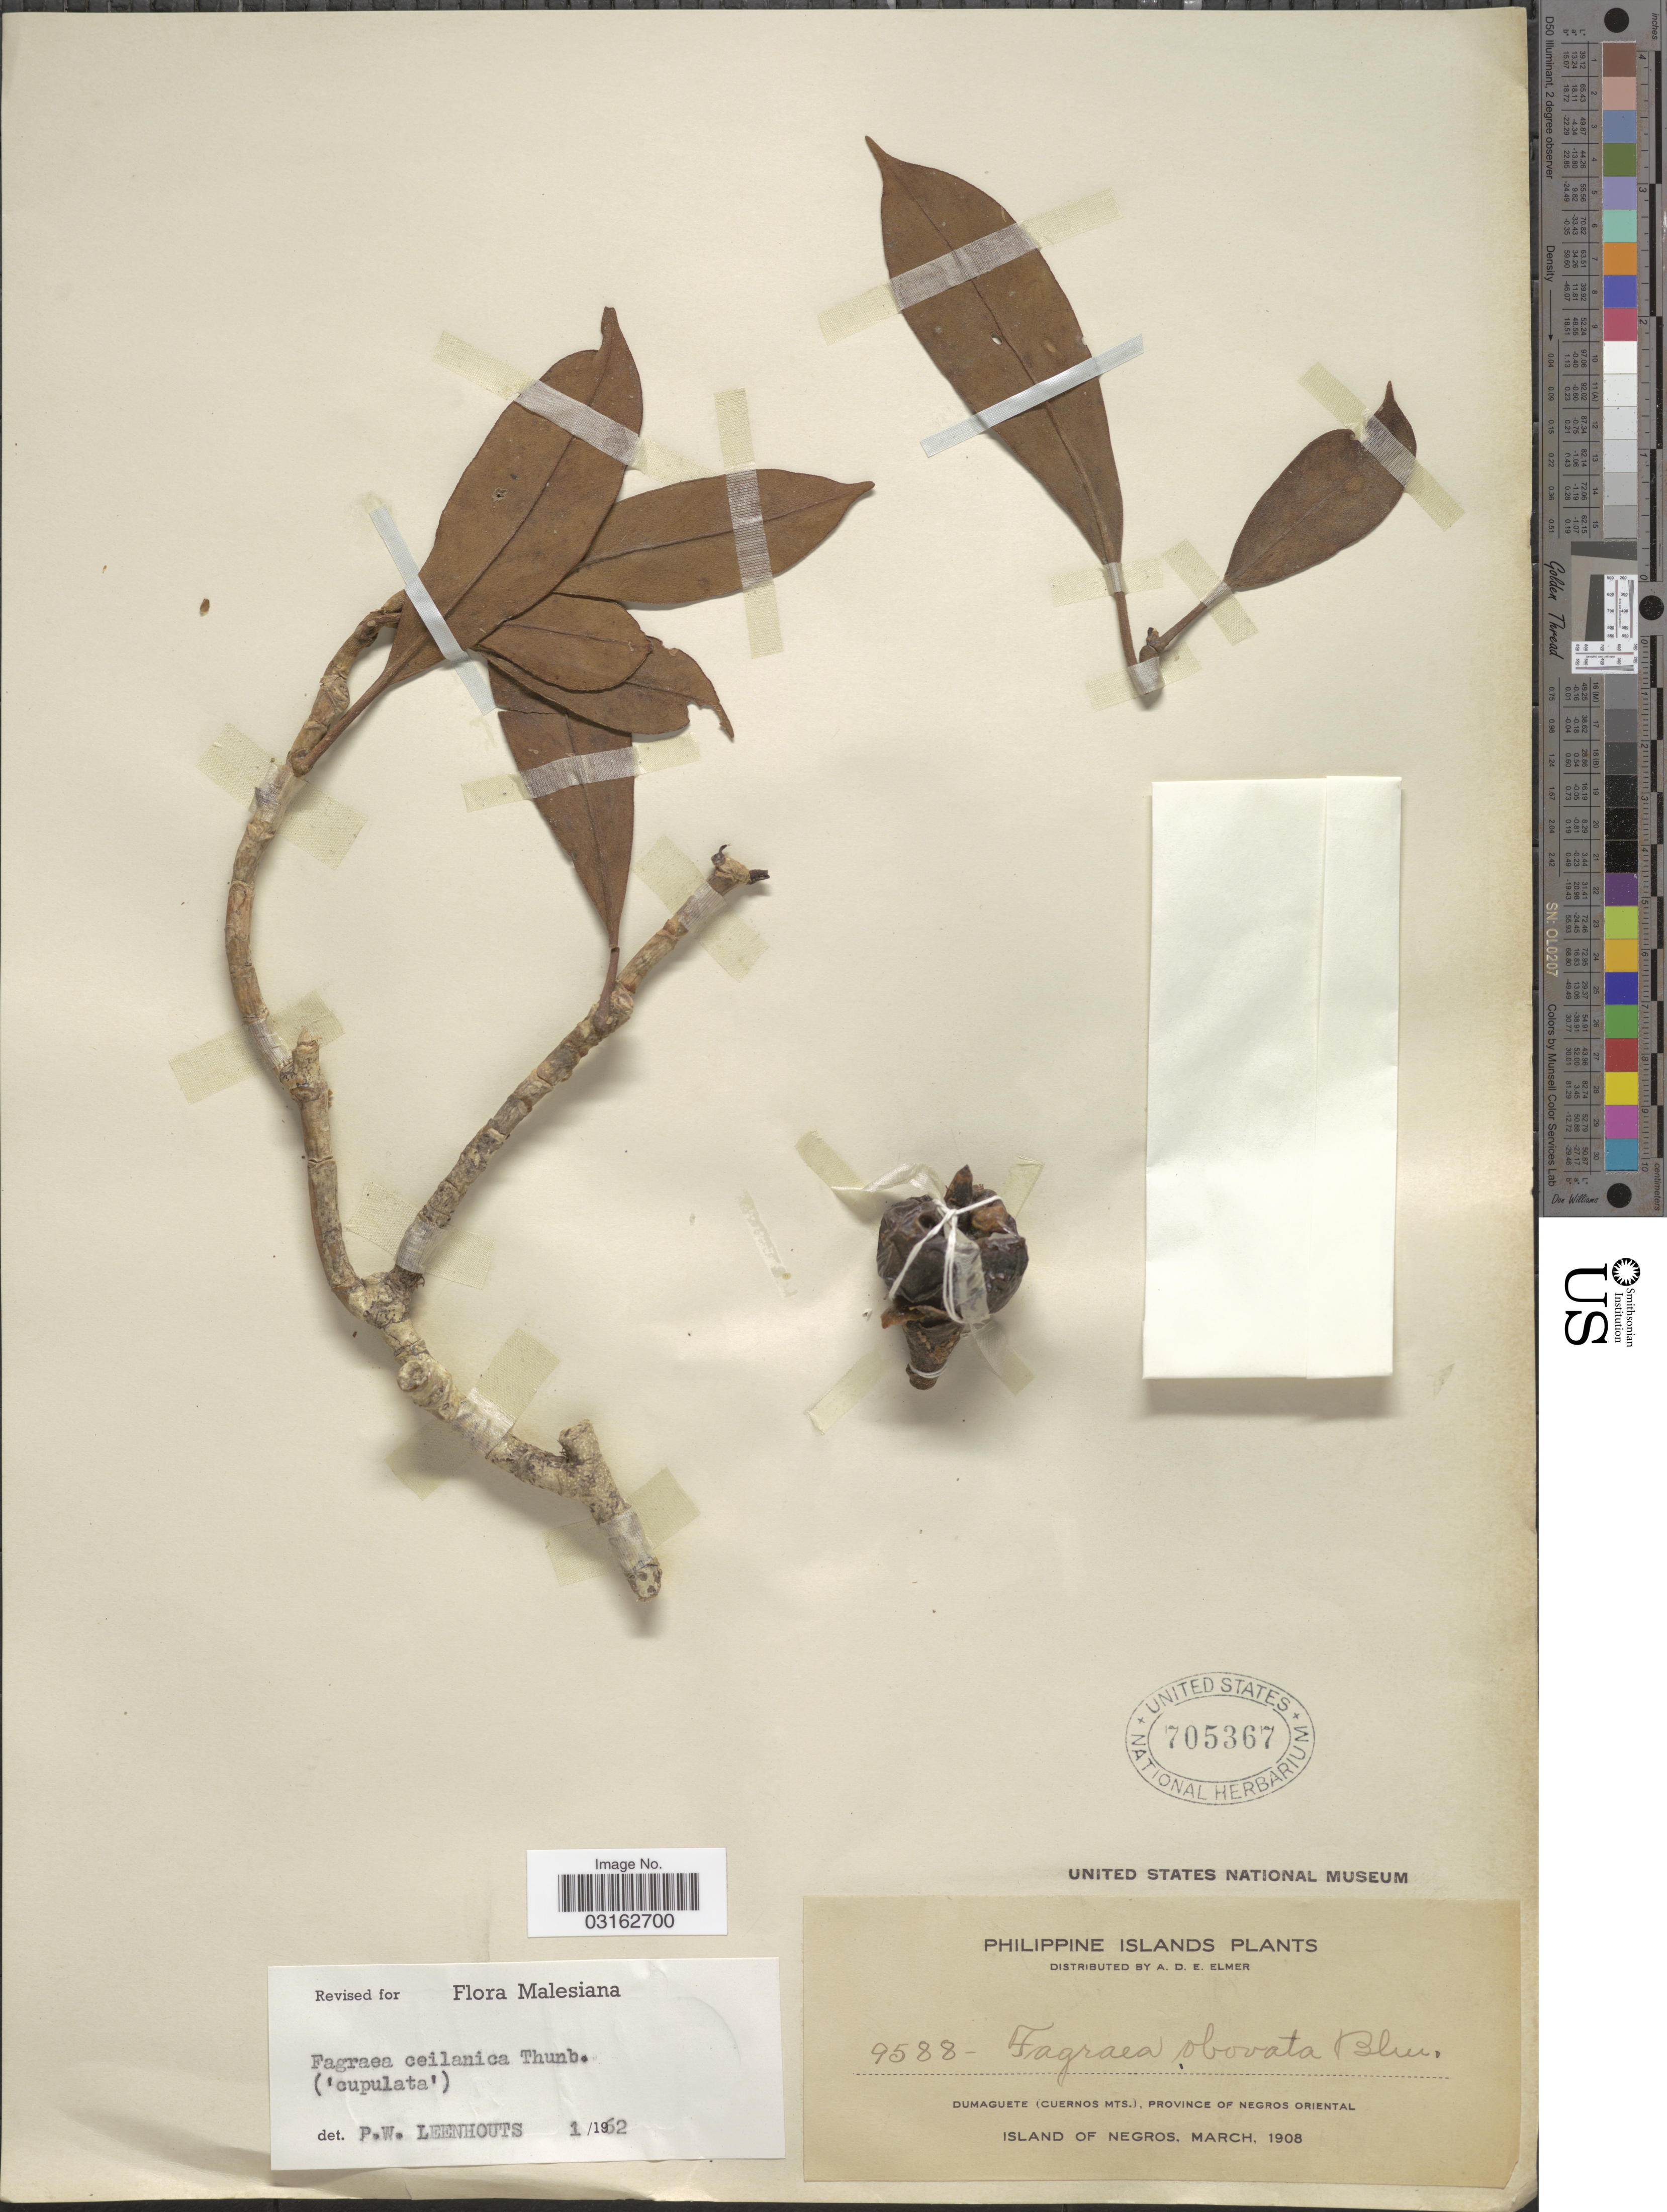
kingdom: Plantae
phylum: Tracheophyta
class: Magnoliopsida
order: Gentianales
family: Gentianaceae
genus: Fagraea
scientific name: Fagraea ceilanica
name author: Thunb.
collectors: A. D. E. Elmer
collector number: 9588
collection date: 1908-03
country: Philippines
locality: Dumaguete (Cuernos Mts.), Province of Negros Oriental, Island of Negros.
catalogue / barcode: US 705367